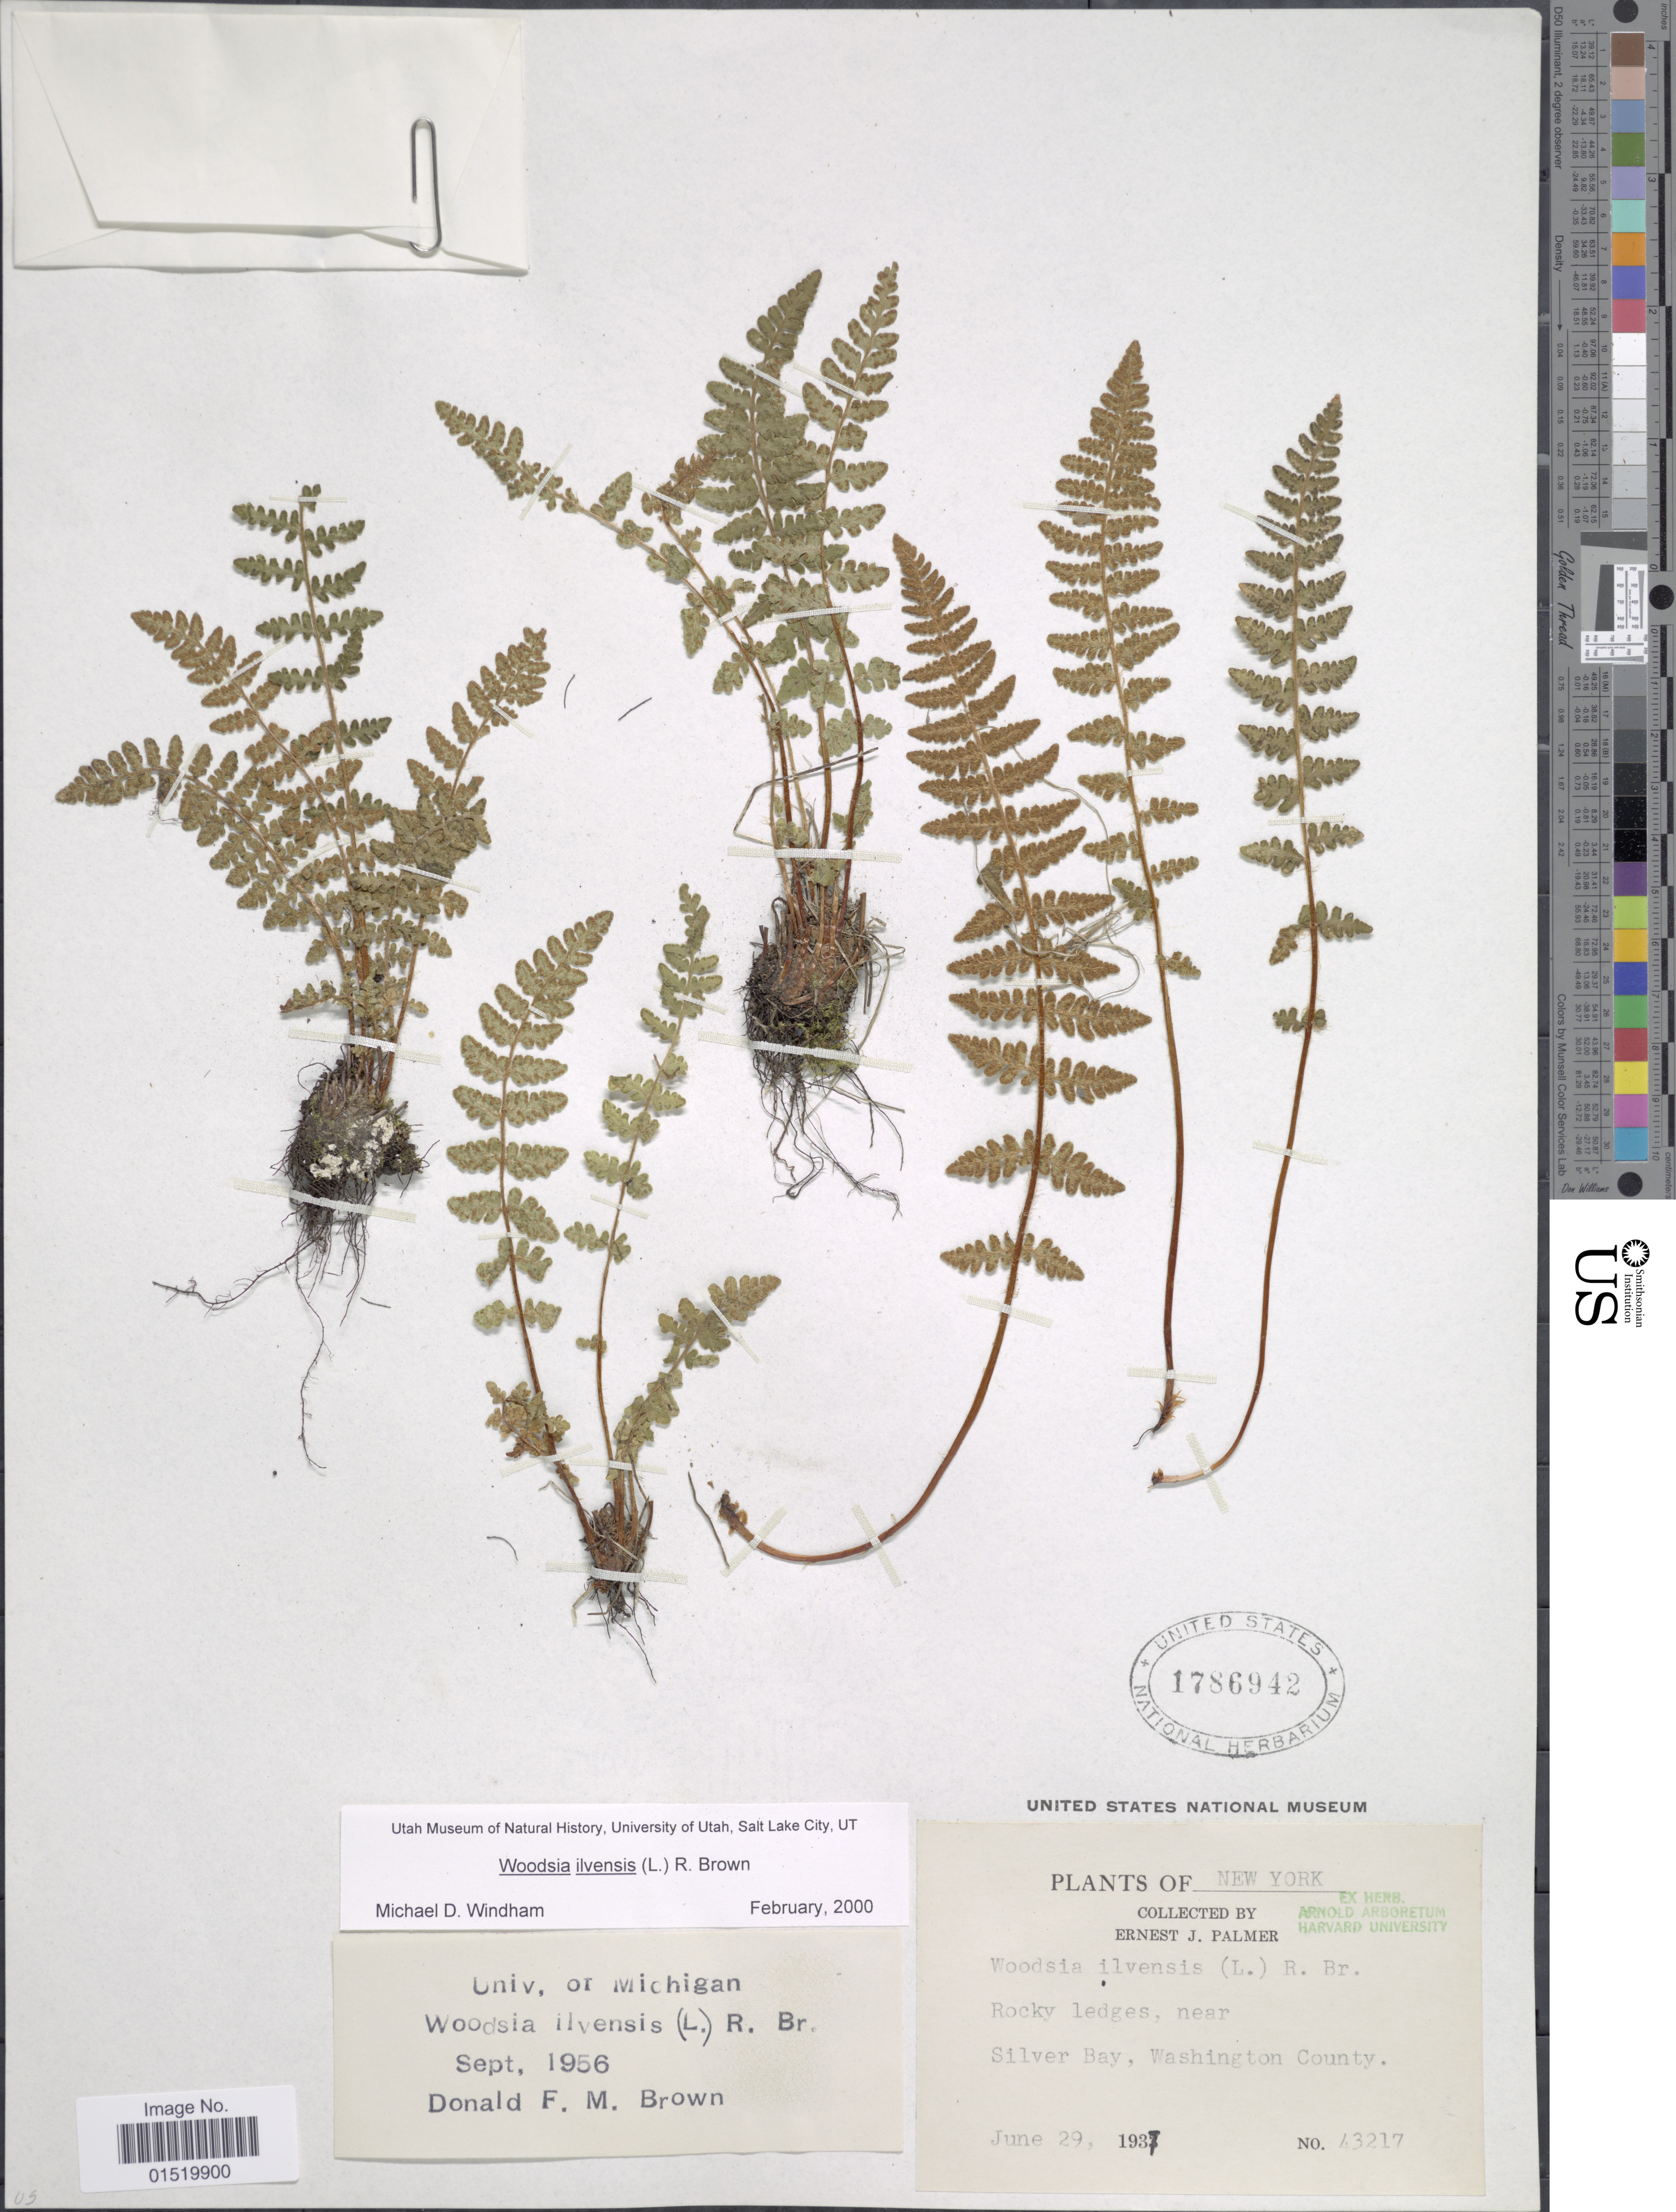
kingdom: Plantae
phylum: Tracheophyta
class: Polypodiopsida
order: Polypodiales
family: Woodsiaceae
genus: Woodsia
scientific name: Woodsia ilvensis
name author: (L.) R. Br.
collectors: E. J. Palmer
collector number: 43217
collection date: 1937-06-29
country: United States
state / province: Washington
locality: Rocky ledges, near Silver Bay, New York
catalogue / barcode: US 1786942